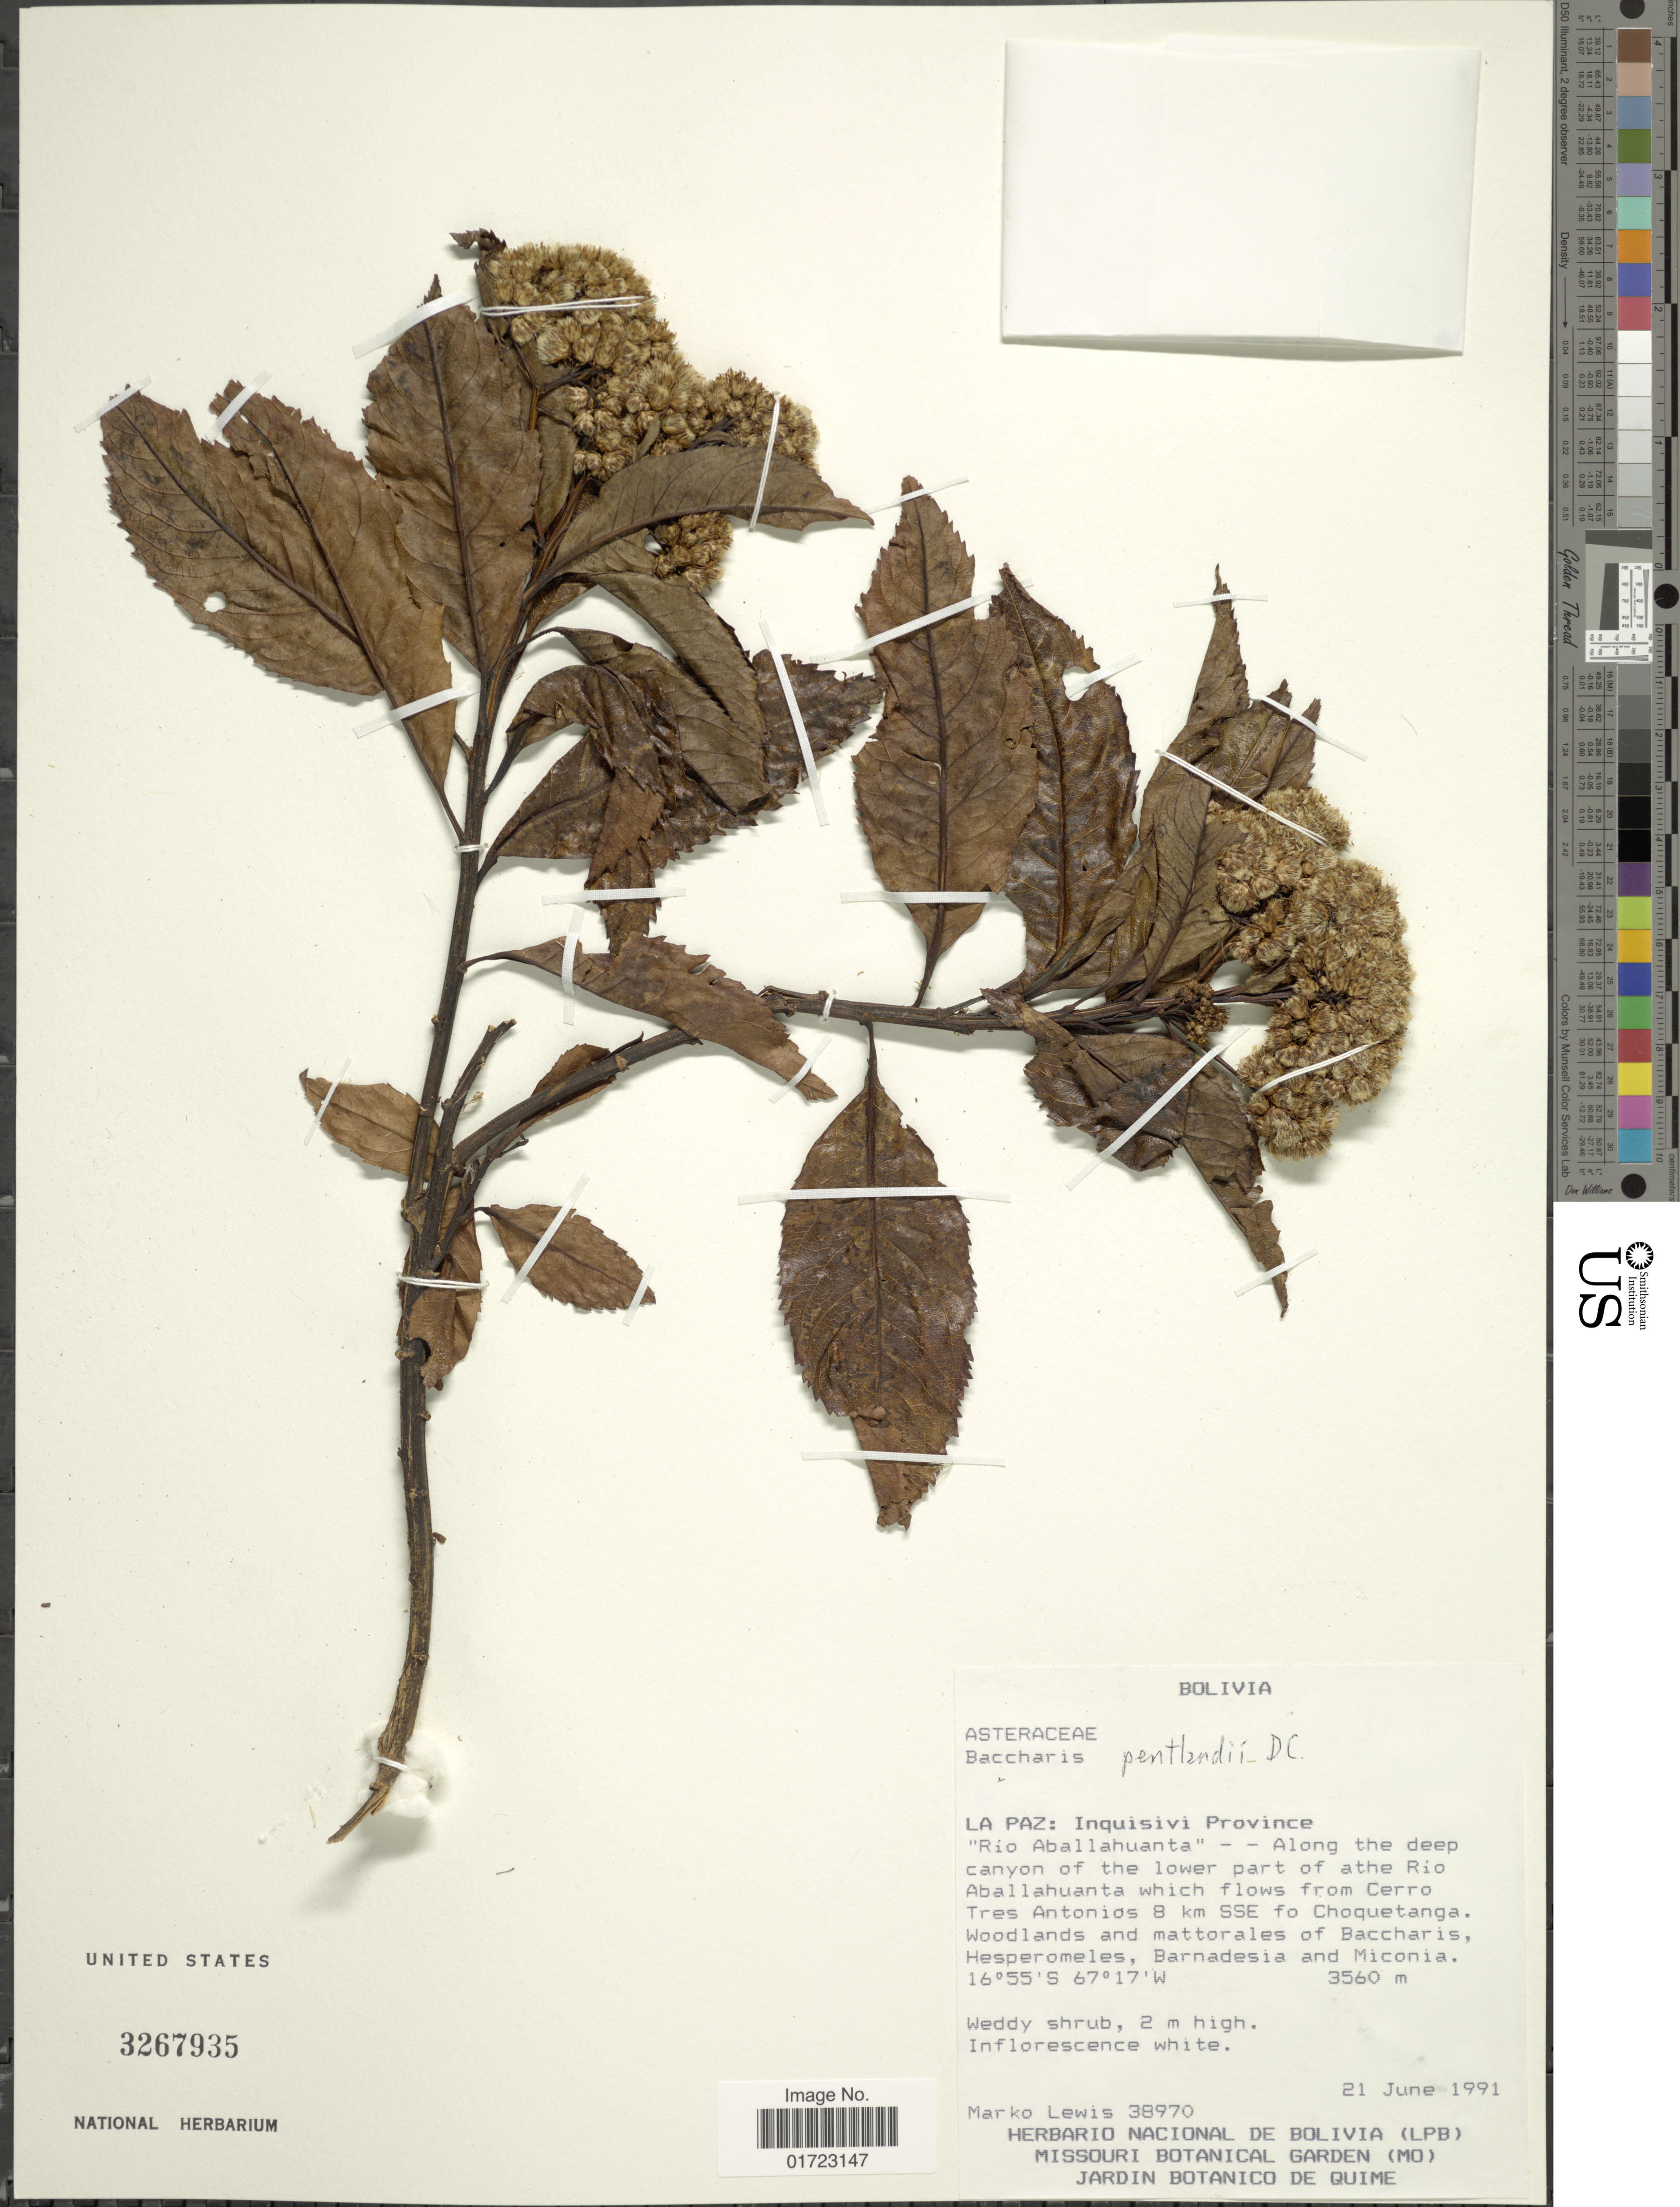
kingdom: Plantae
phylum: Tracheophyta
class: Magnoliopsida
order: Asterales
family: Asteraceae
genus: Baccharis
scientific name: Baccharis pentlandii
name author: DC.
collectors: M. A. Lewis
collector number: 38970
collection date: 1991-06-21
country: Bolivia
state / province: La Paz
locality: Inquisivi Province "Rio Aballahuanta"- - Along the deep canyon of the lower part of the athe Rio Aballahuanta which flows from Cerro Tres Antonios 8 km SSE to Choquetanga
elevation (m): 3560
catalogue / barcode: US 3267935